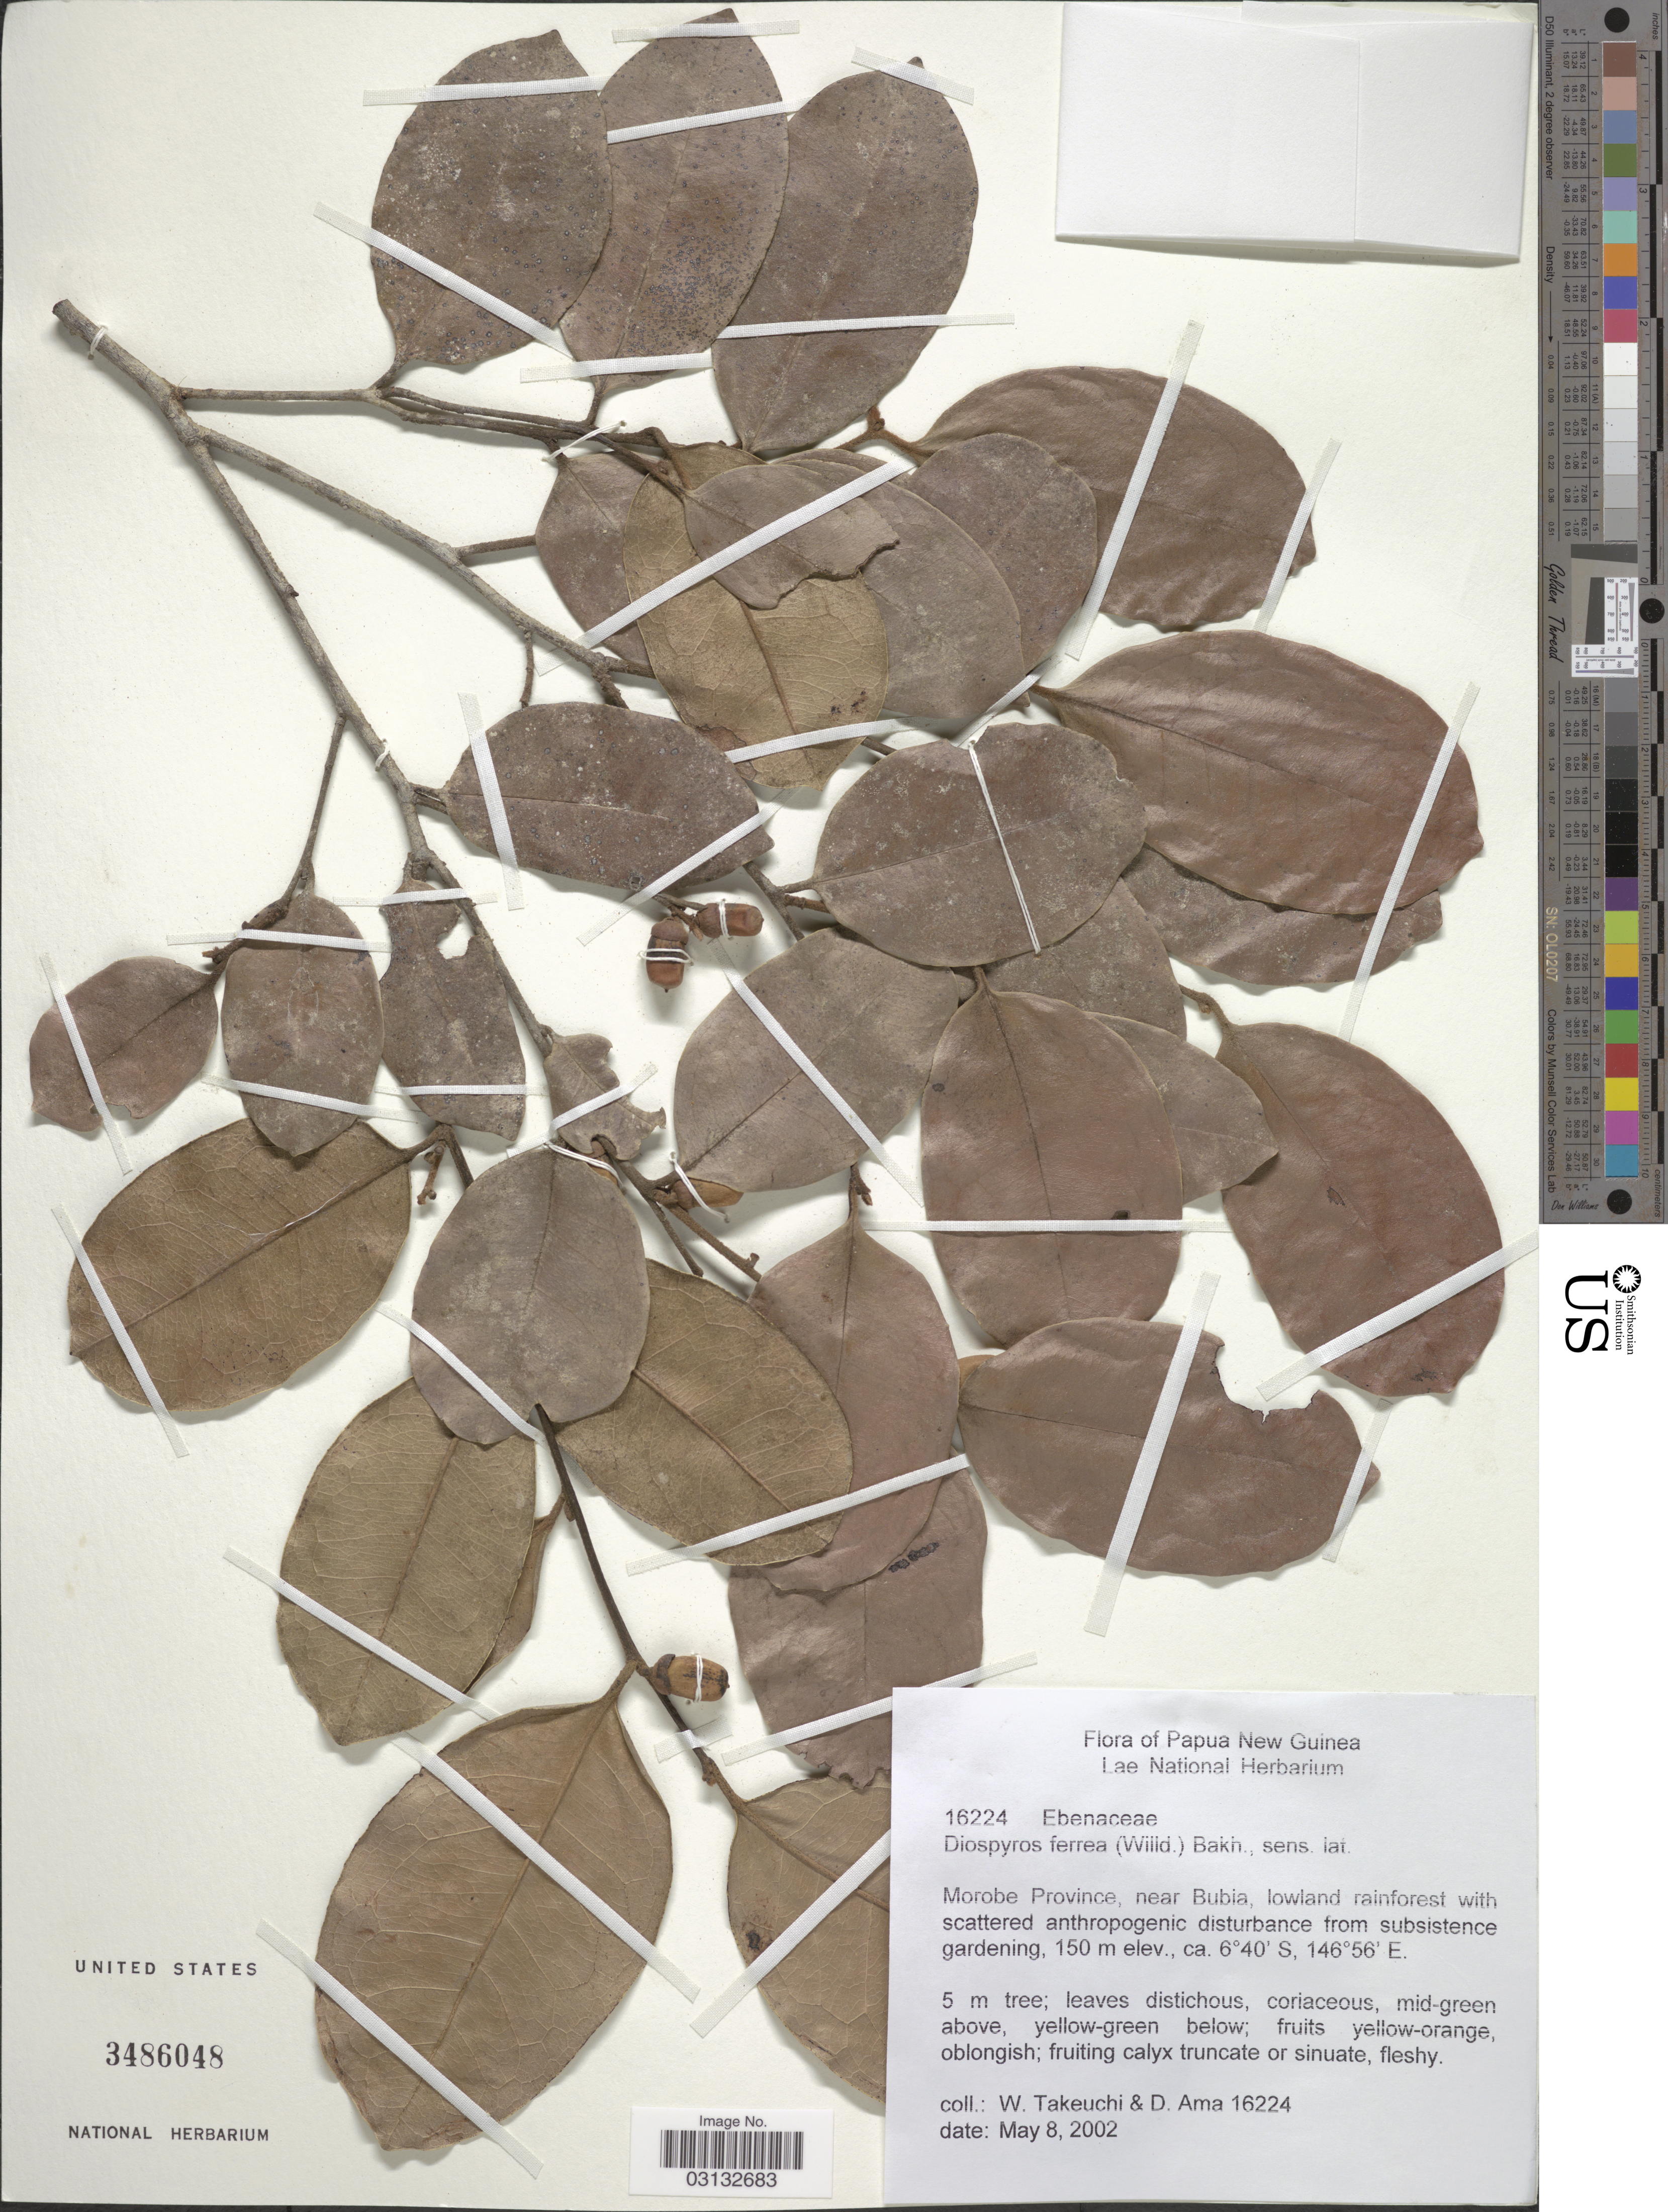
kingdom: Plantae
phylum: Tracheophyta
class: Magnoliopsida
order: Ericales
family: Ebenaceae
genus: Diospyros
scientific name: Diospyros ferrea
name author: (Willd.) Bakh.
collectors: W. Takeuchi & D. Ama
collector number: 16224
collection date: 2002-05-08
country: Papua New Guinea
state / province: Morobe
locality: Morobe Province, near Bubia.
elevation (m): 150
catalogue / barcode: US 3486048